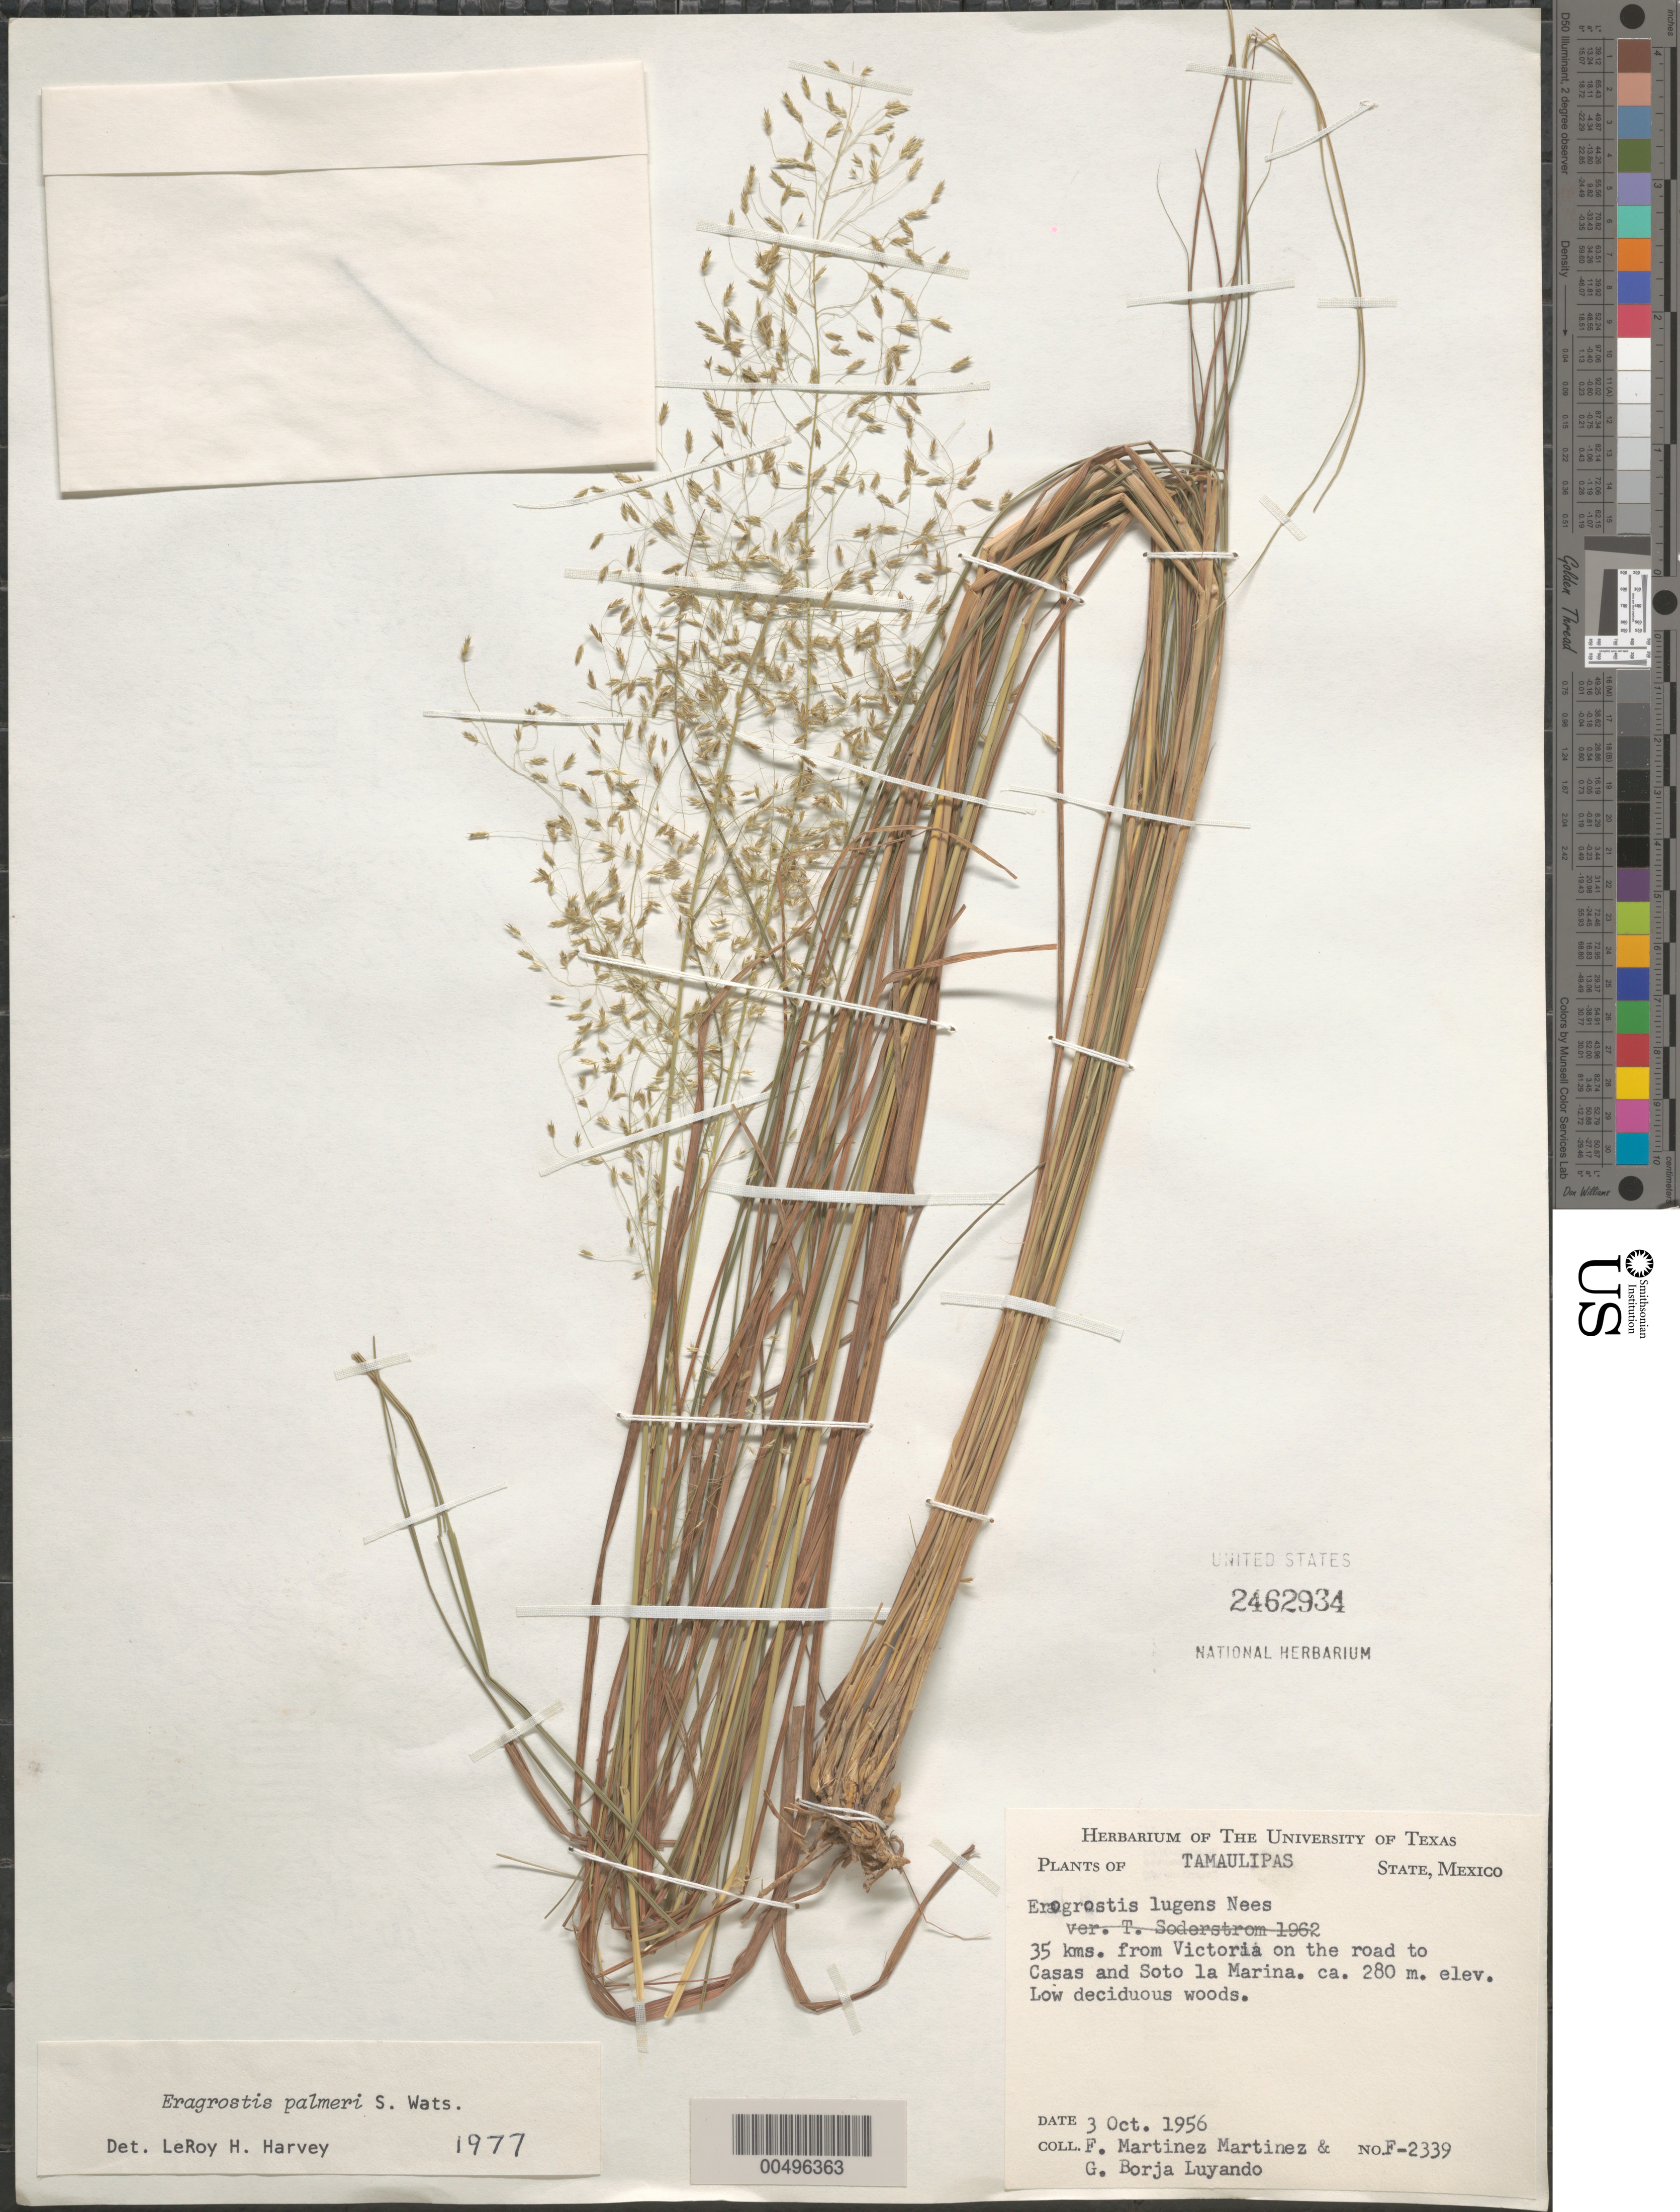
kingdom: Plantae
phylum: Tracheophyta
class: Liliopsida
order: Poales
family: Poaceae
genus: Eragrostis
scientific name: Eragrostis palmeri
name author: S. Watson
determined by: Harvey, L. H.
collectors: F. Martinez-M. & G. Borja-Luyando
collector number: F-2339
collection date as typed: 3 Oct 1956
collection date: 1956-10-03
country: Mexico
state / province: Tamaulipas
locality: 35 km from Victoria on the rd to Casa and Soto la Marina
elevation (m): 280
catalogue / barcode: US 2462934